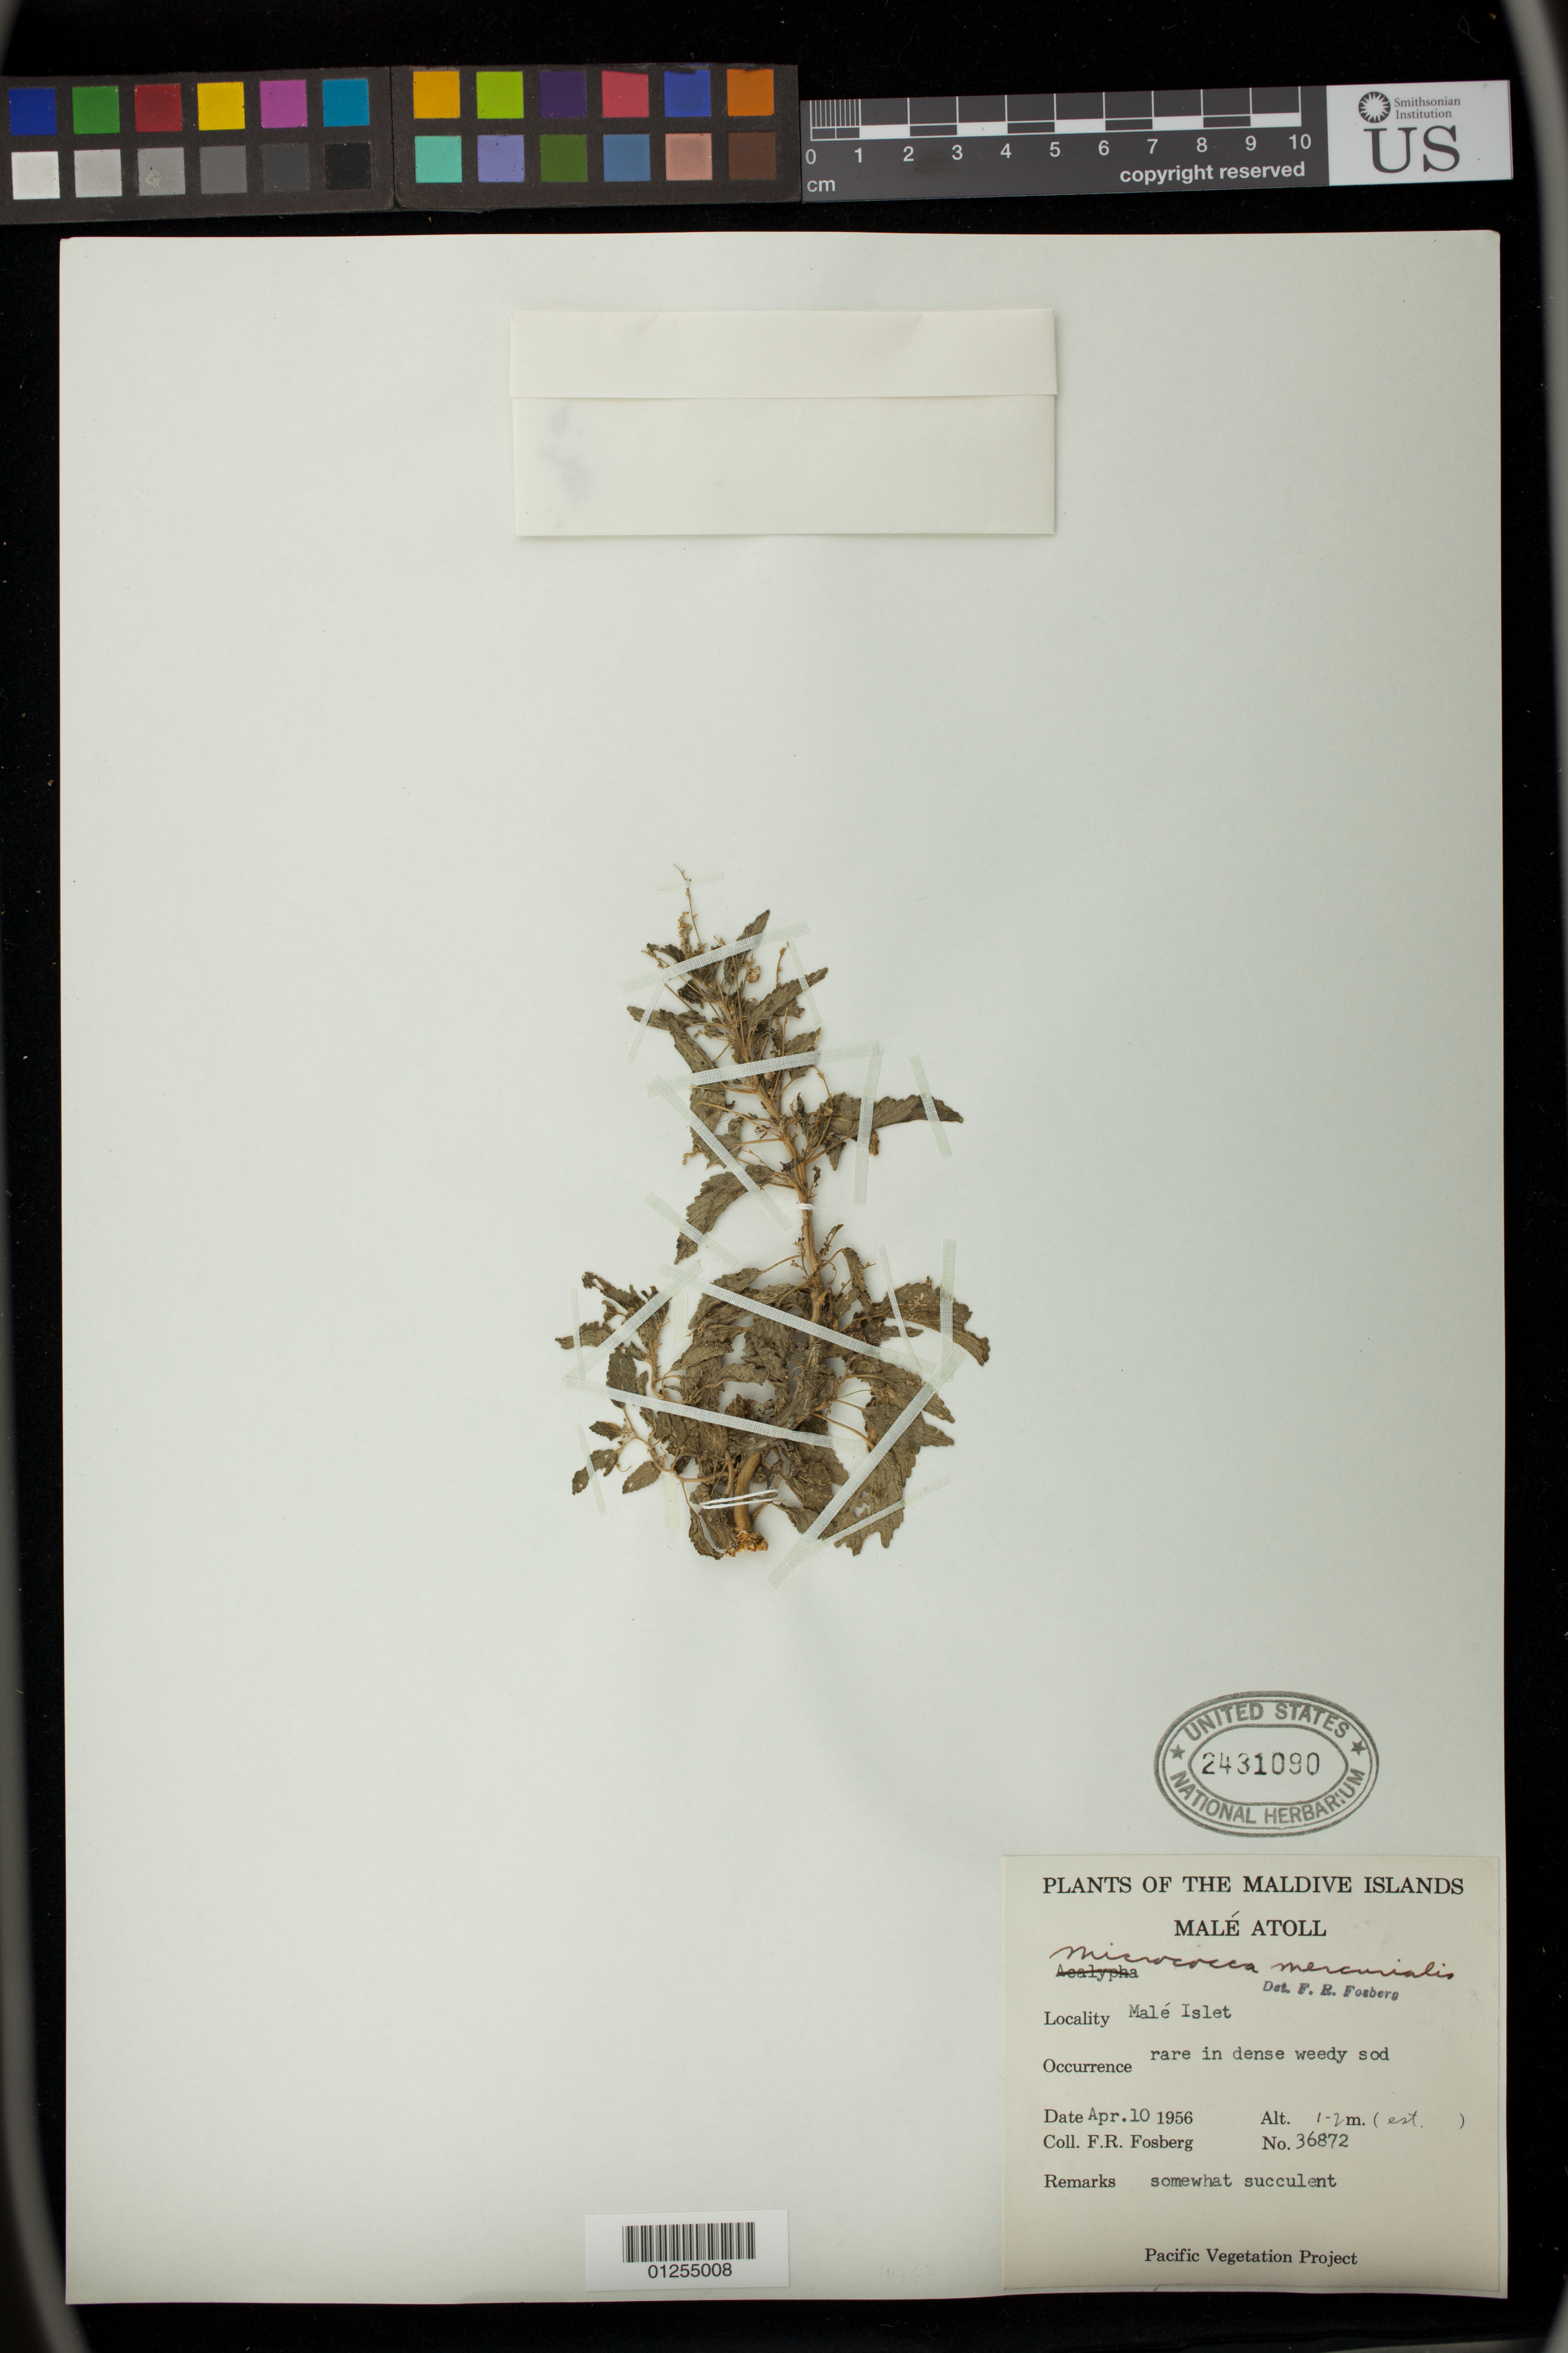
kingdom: Plantae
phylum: Tracheophyta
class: Magnoliopsida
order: Malpighiales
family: Euphorbiaceae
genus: Micrococca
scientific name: Micrococca mercurialis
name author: (Linn) Benth.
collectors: F. R. Fosberg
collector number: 36872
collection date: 1956-04-10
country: Maldive Islands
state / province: Kaafu Atoll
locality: Malé Atoll, Malé Islet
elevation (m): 1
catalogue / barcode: US 2431090